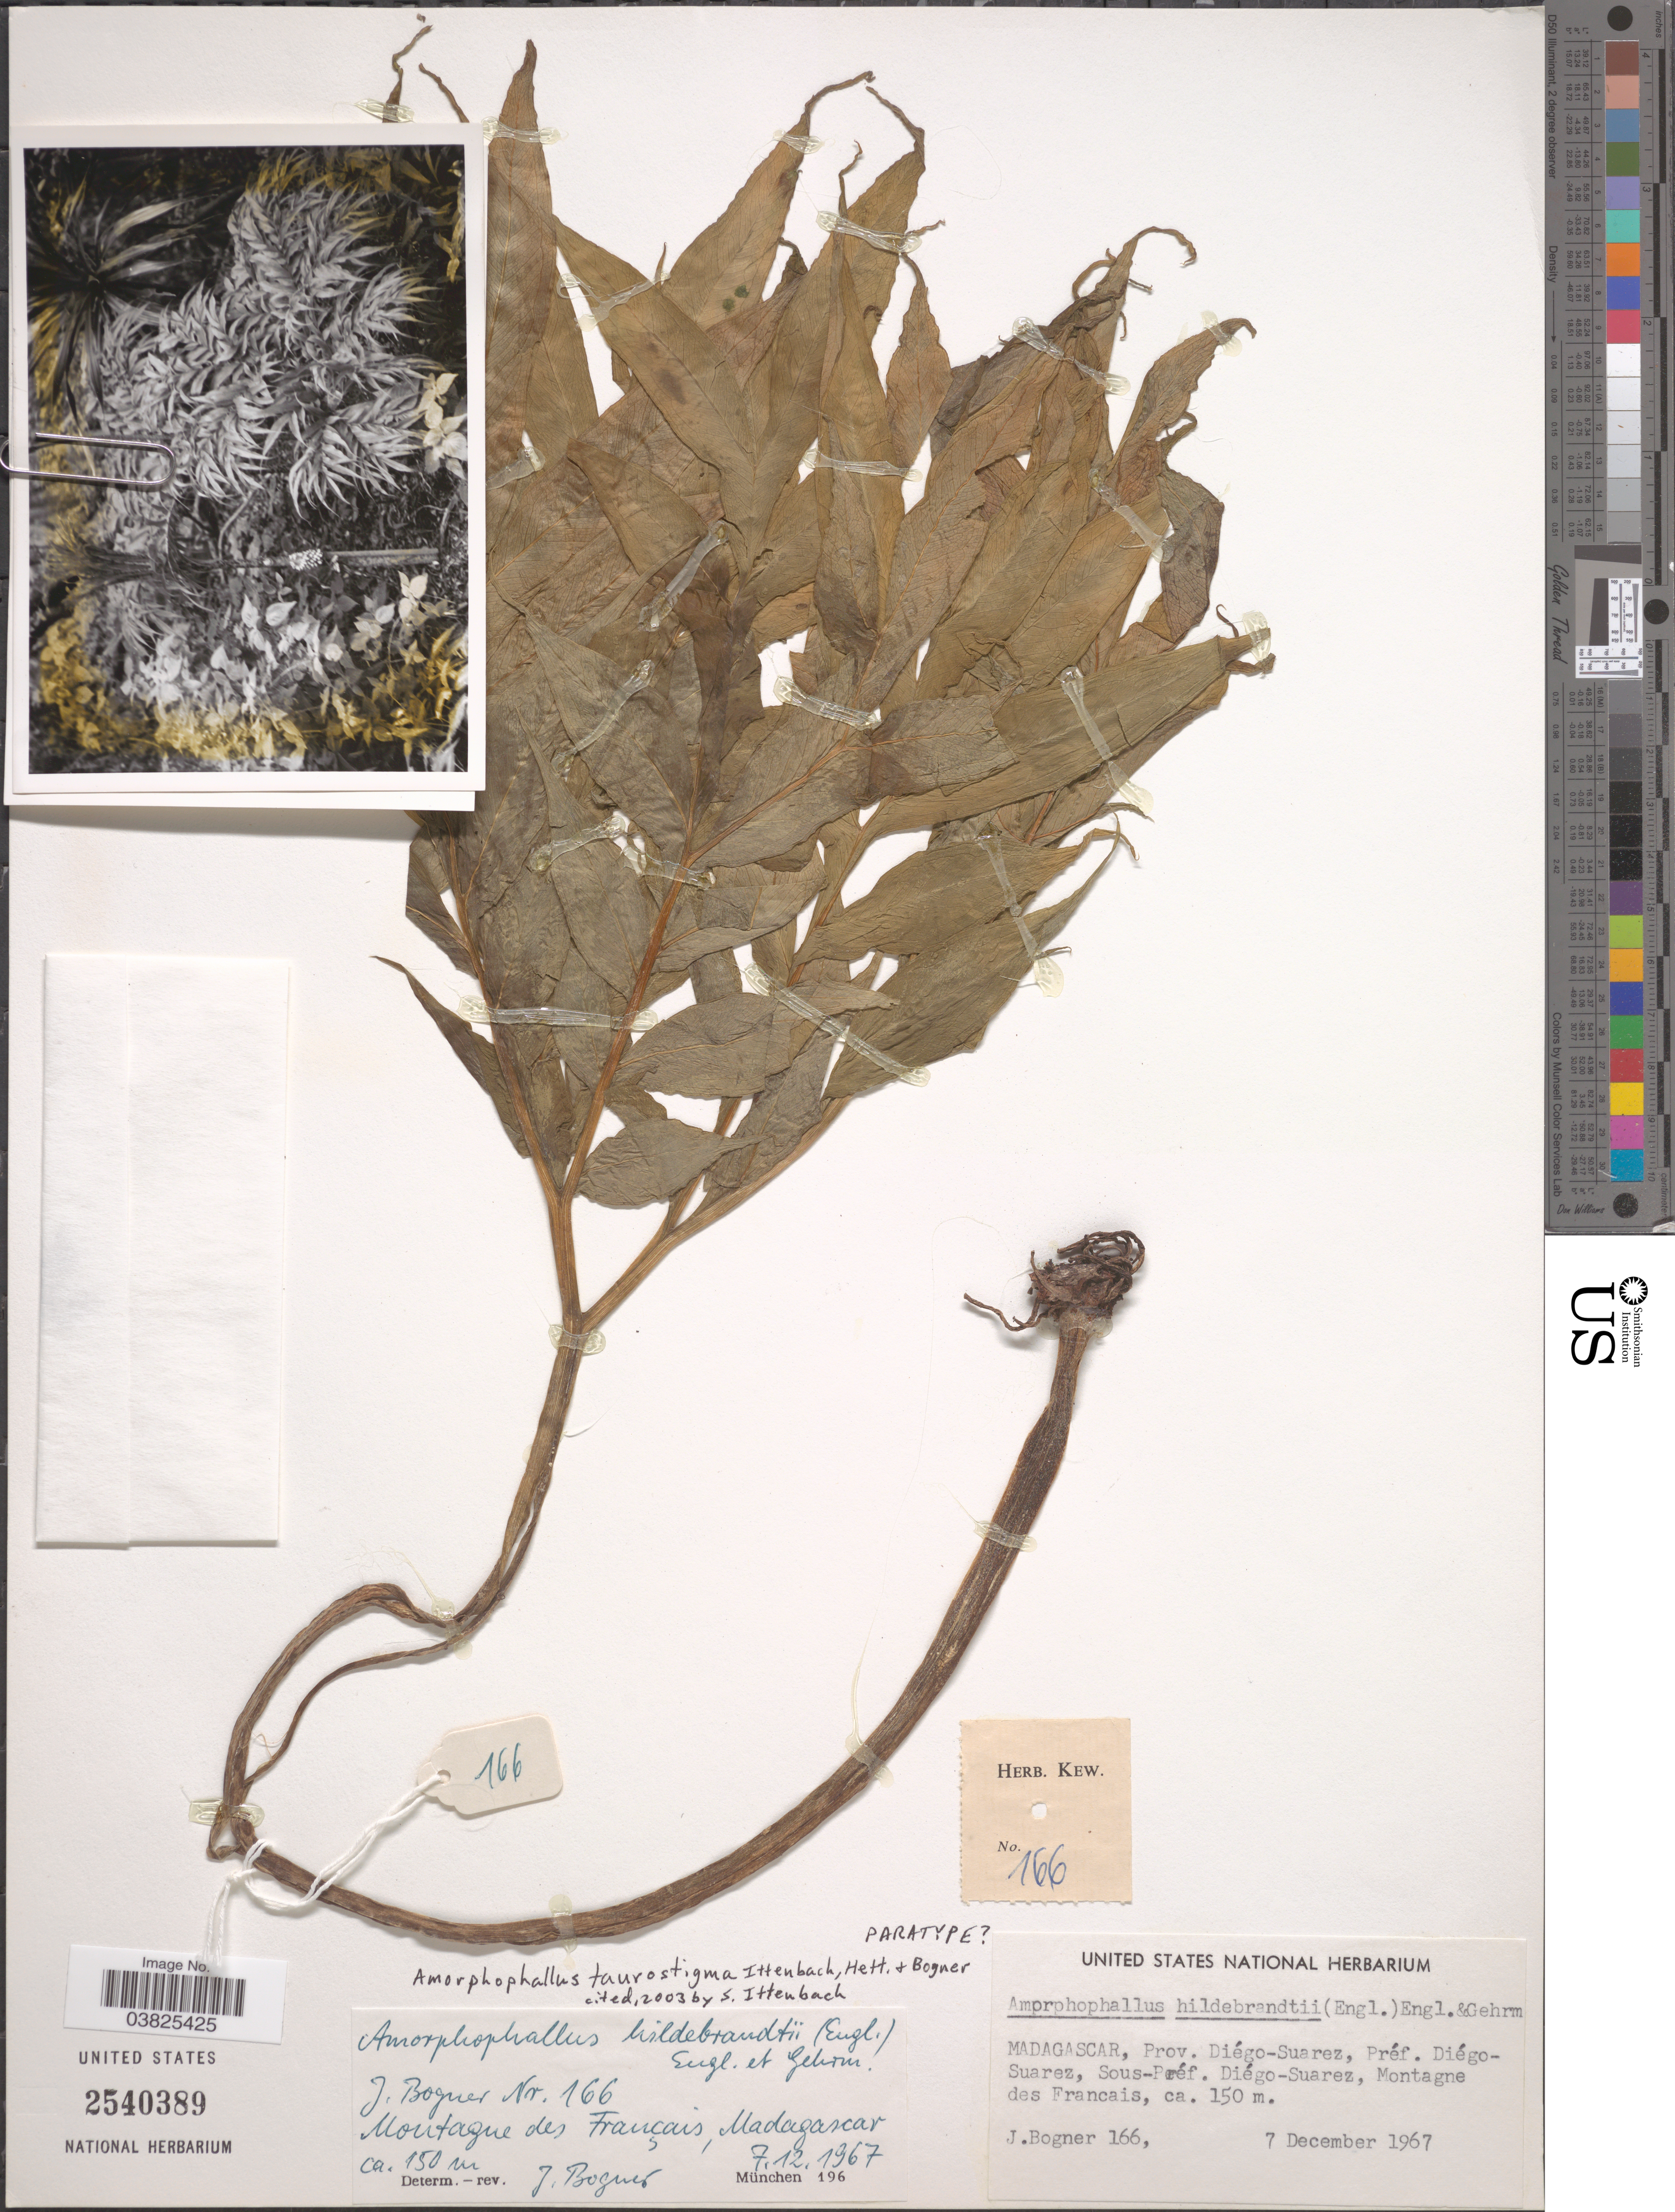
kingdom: Plantae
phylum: Tracheophyta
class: Liliopsida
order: Alismatales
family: Araceae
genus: Amorphophallus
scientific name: Amorphophallus taurostigma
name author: Ittenbach et al.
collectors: J. Bogner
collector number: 166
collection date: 1967-12-07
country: Madagascar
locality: Prov. Diégo-Suarez, Préf. Diégo-Suarez, Sous-Préf. Diégo-Suarez, Montagne des Francais.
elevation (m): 150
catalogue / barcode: US 2540389